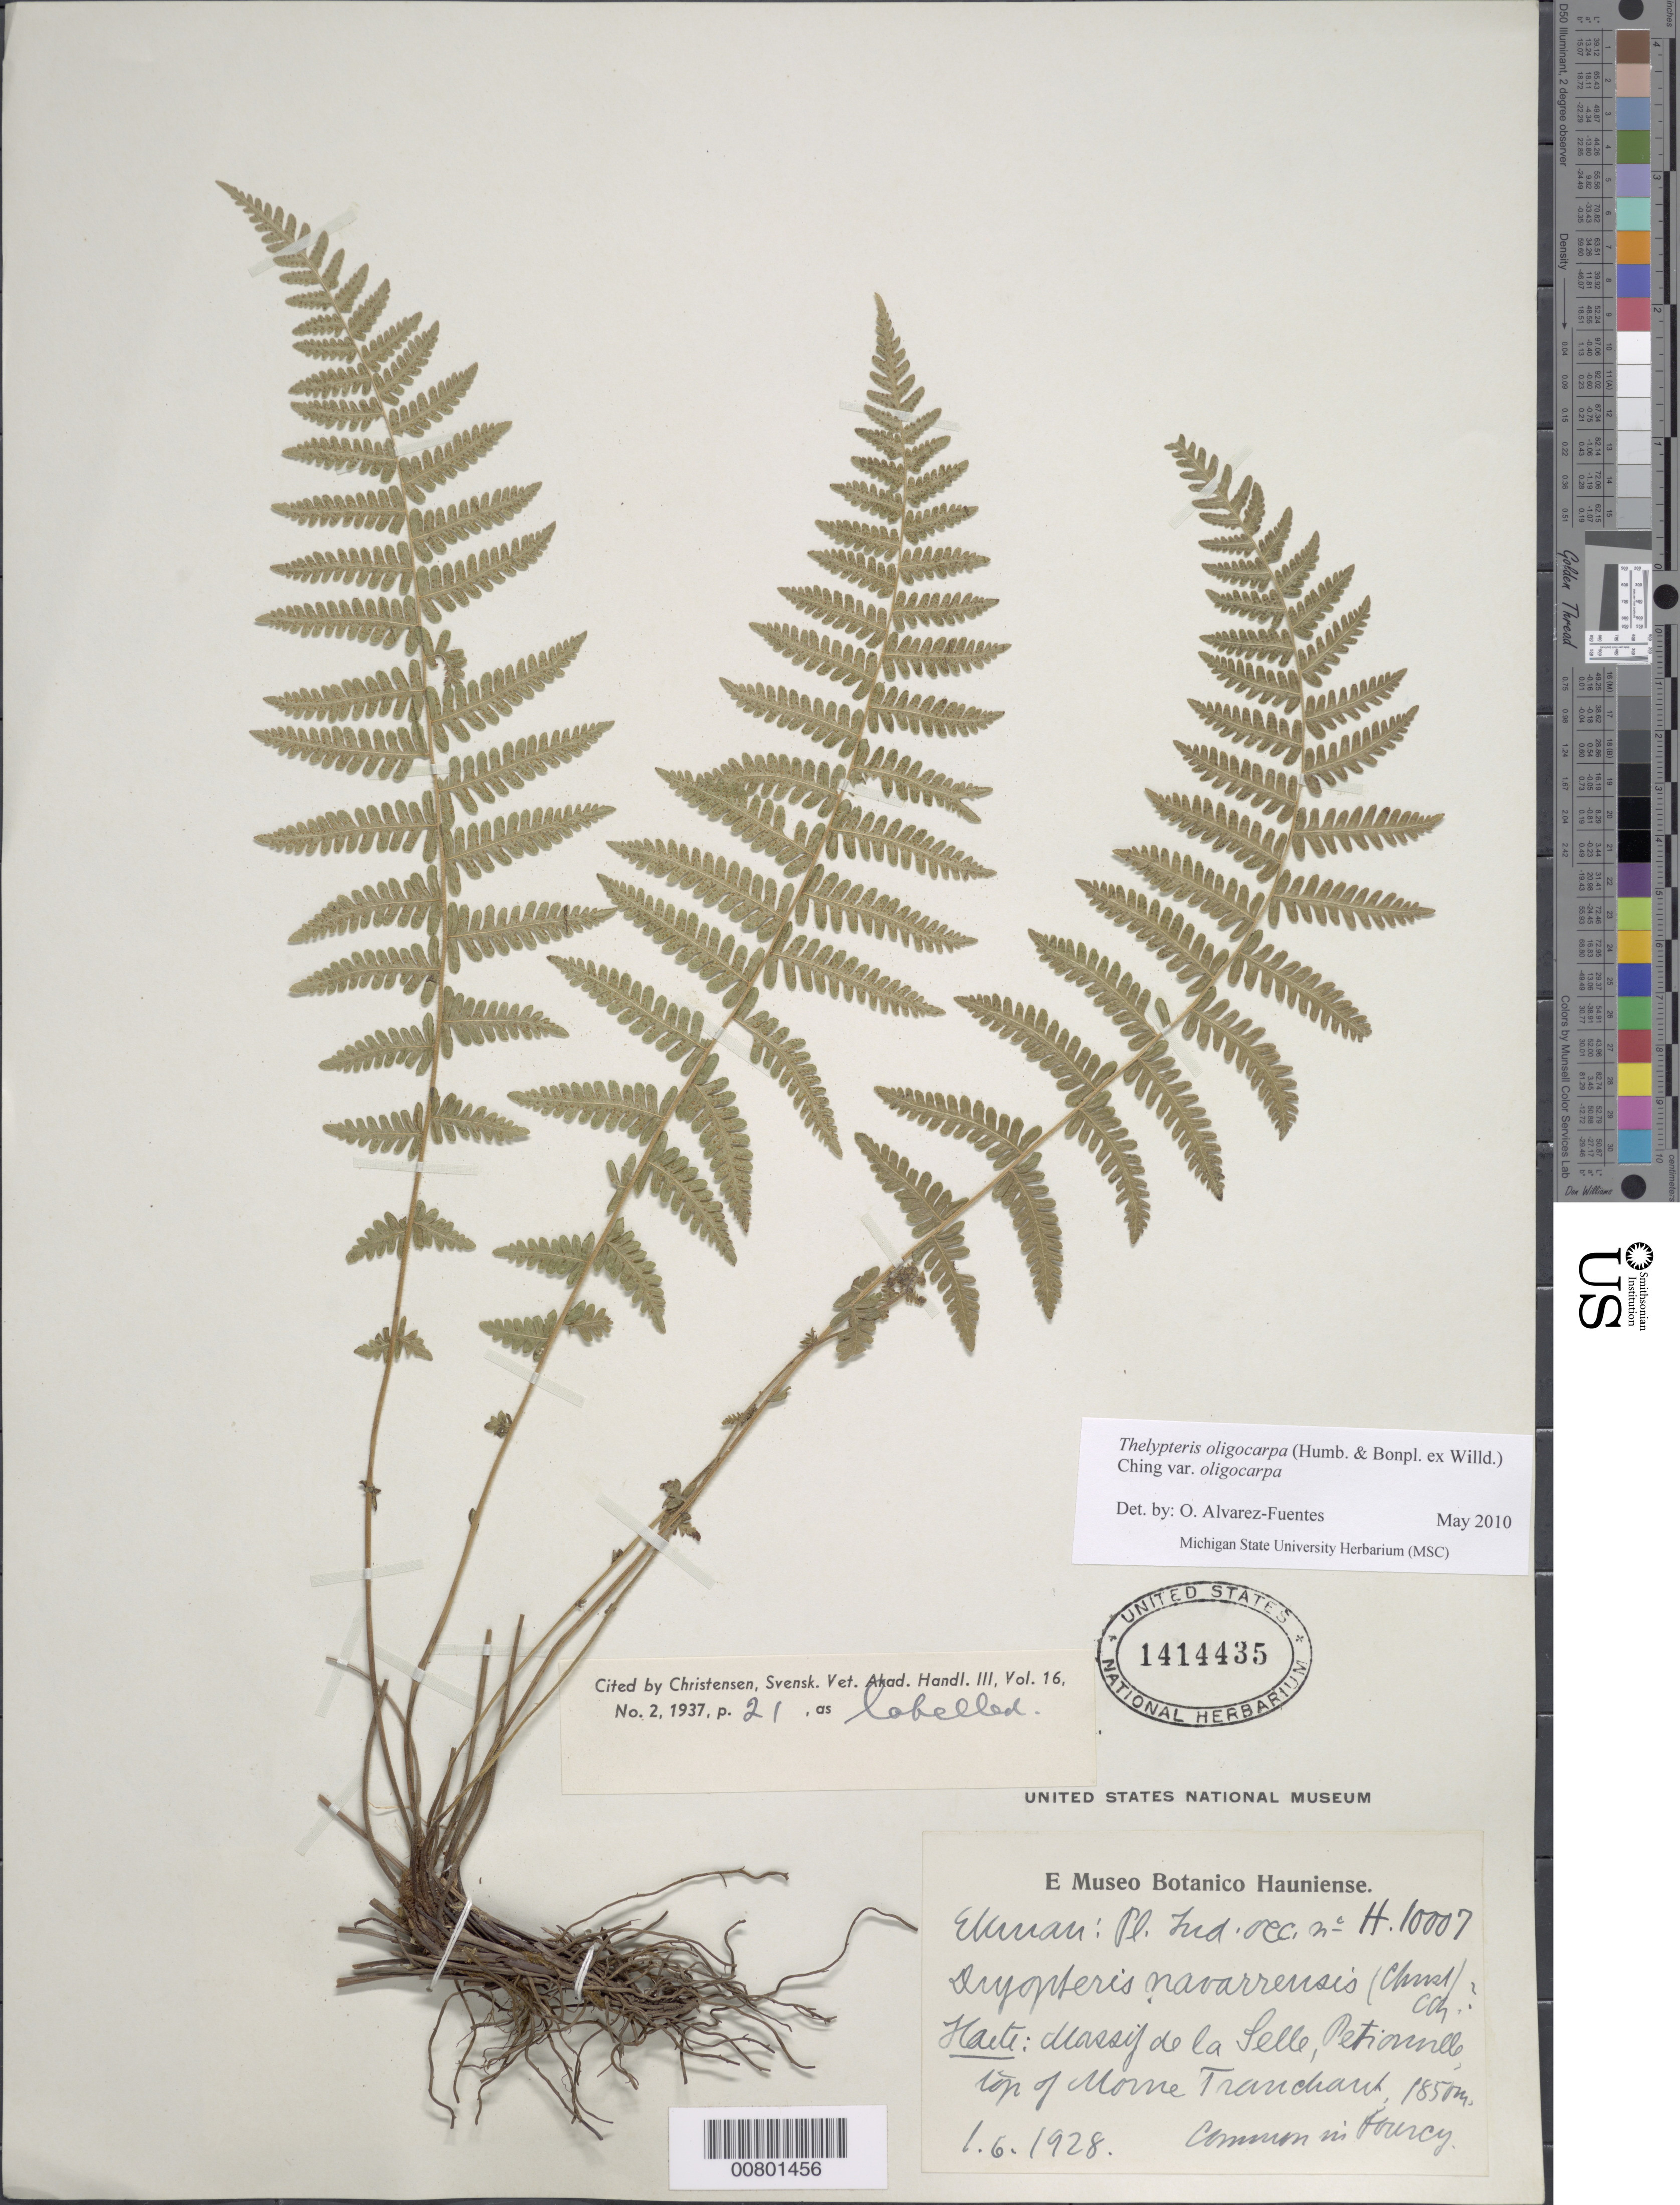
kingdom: Plantae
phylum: Tracheophyta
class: Polypodiopsida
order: Polypodiales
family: Thelypteridaceae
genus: Amauropelta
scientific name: Amauropelta oligocarpa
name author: (Humb. & Bonpl. ex Willd.) Pic. Serm.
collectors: E. L. Ekman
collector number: H 10007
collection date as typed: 01 Jun 1928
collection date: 1928-06-01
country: Haiti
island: Hispaniola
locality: Massif de la Selle, Pétionville, top of Morne Tranchant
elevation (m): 1850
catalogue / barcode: US 1414435